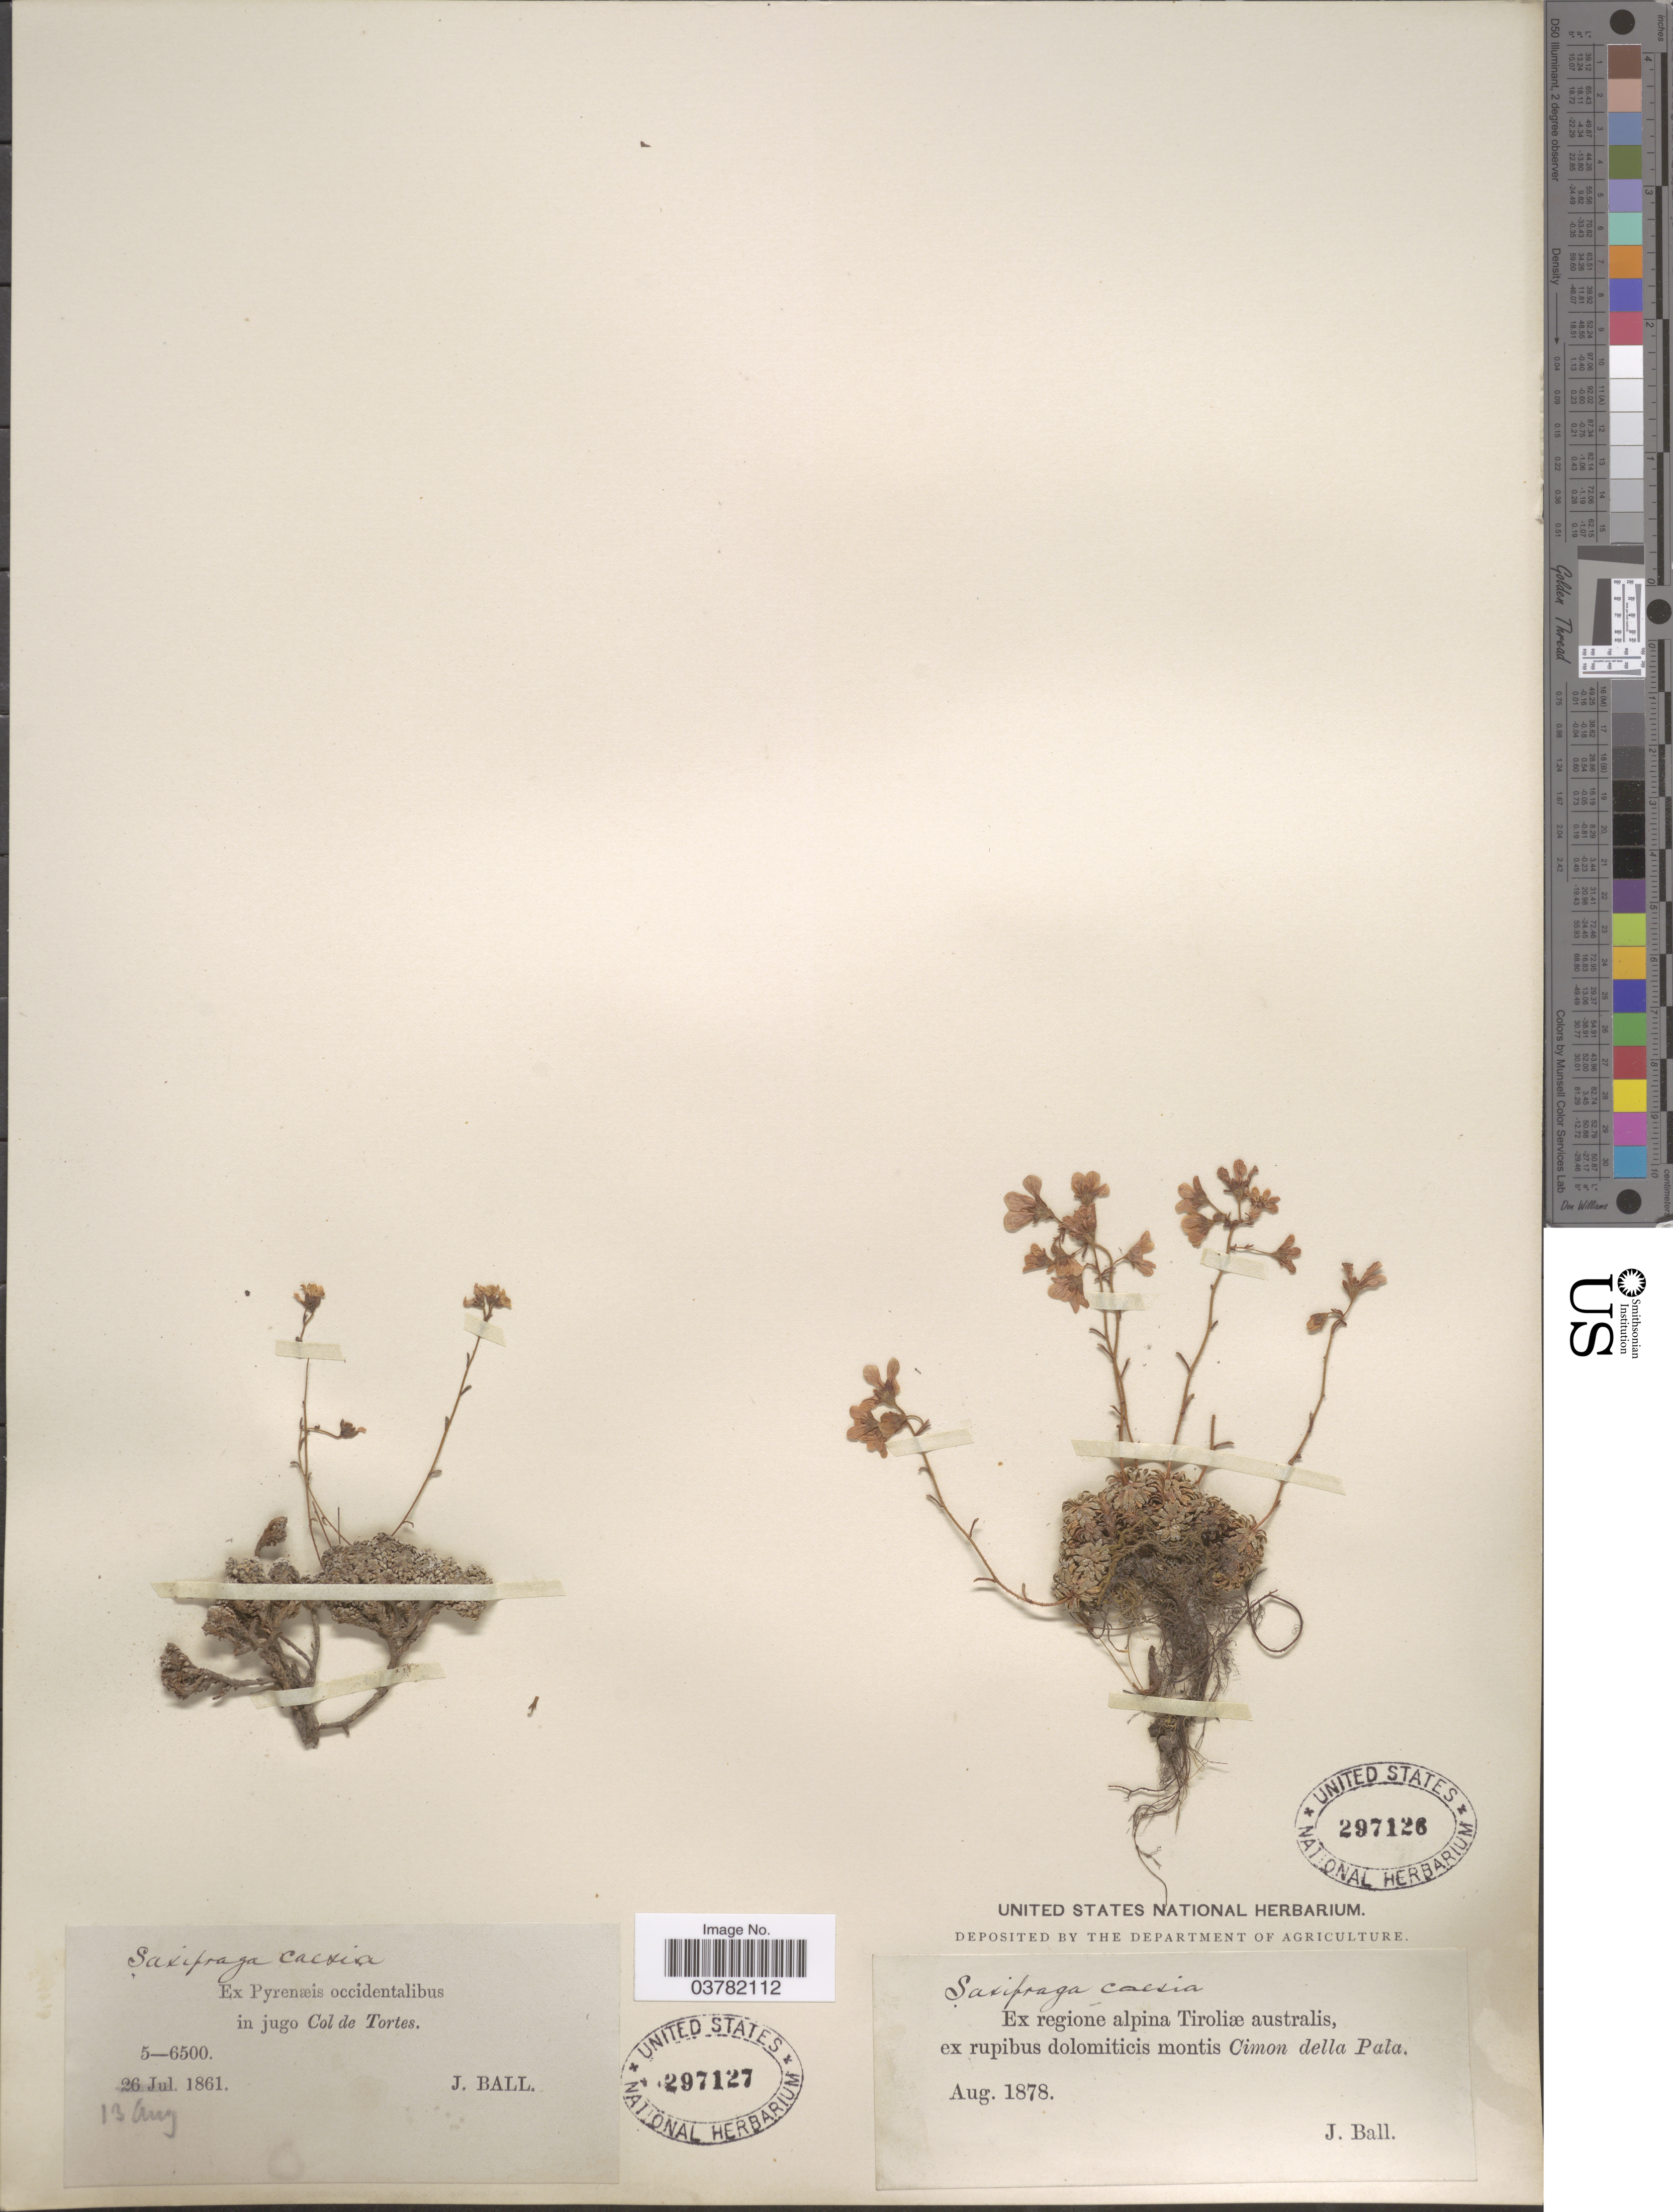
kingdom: Plantae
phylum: Tracheophyta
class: Magnoliopsida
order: Saxifragales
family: Saxifragaceae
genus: Saxifraga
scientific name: Saxifraga caesia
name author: L.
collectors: J. Ball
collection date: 1878-08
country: Italy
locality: Ex regione alpina Tiroliæ australis, ex rupibus dolomiticis montis Cimon della Pala.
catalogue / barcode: US 297126-2